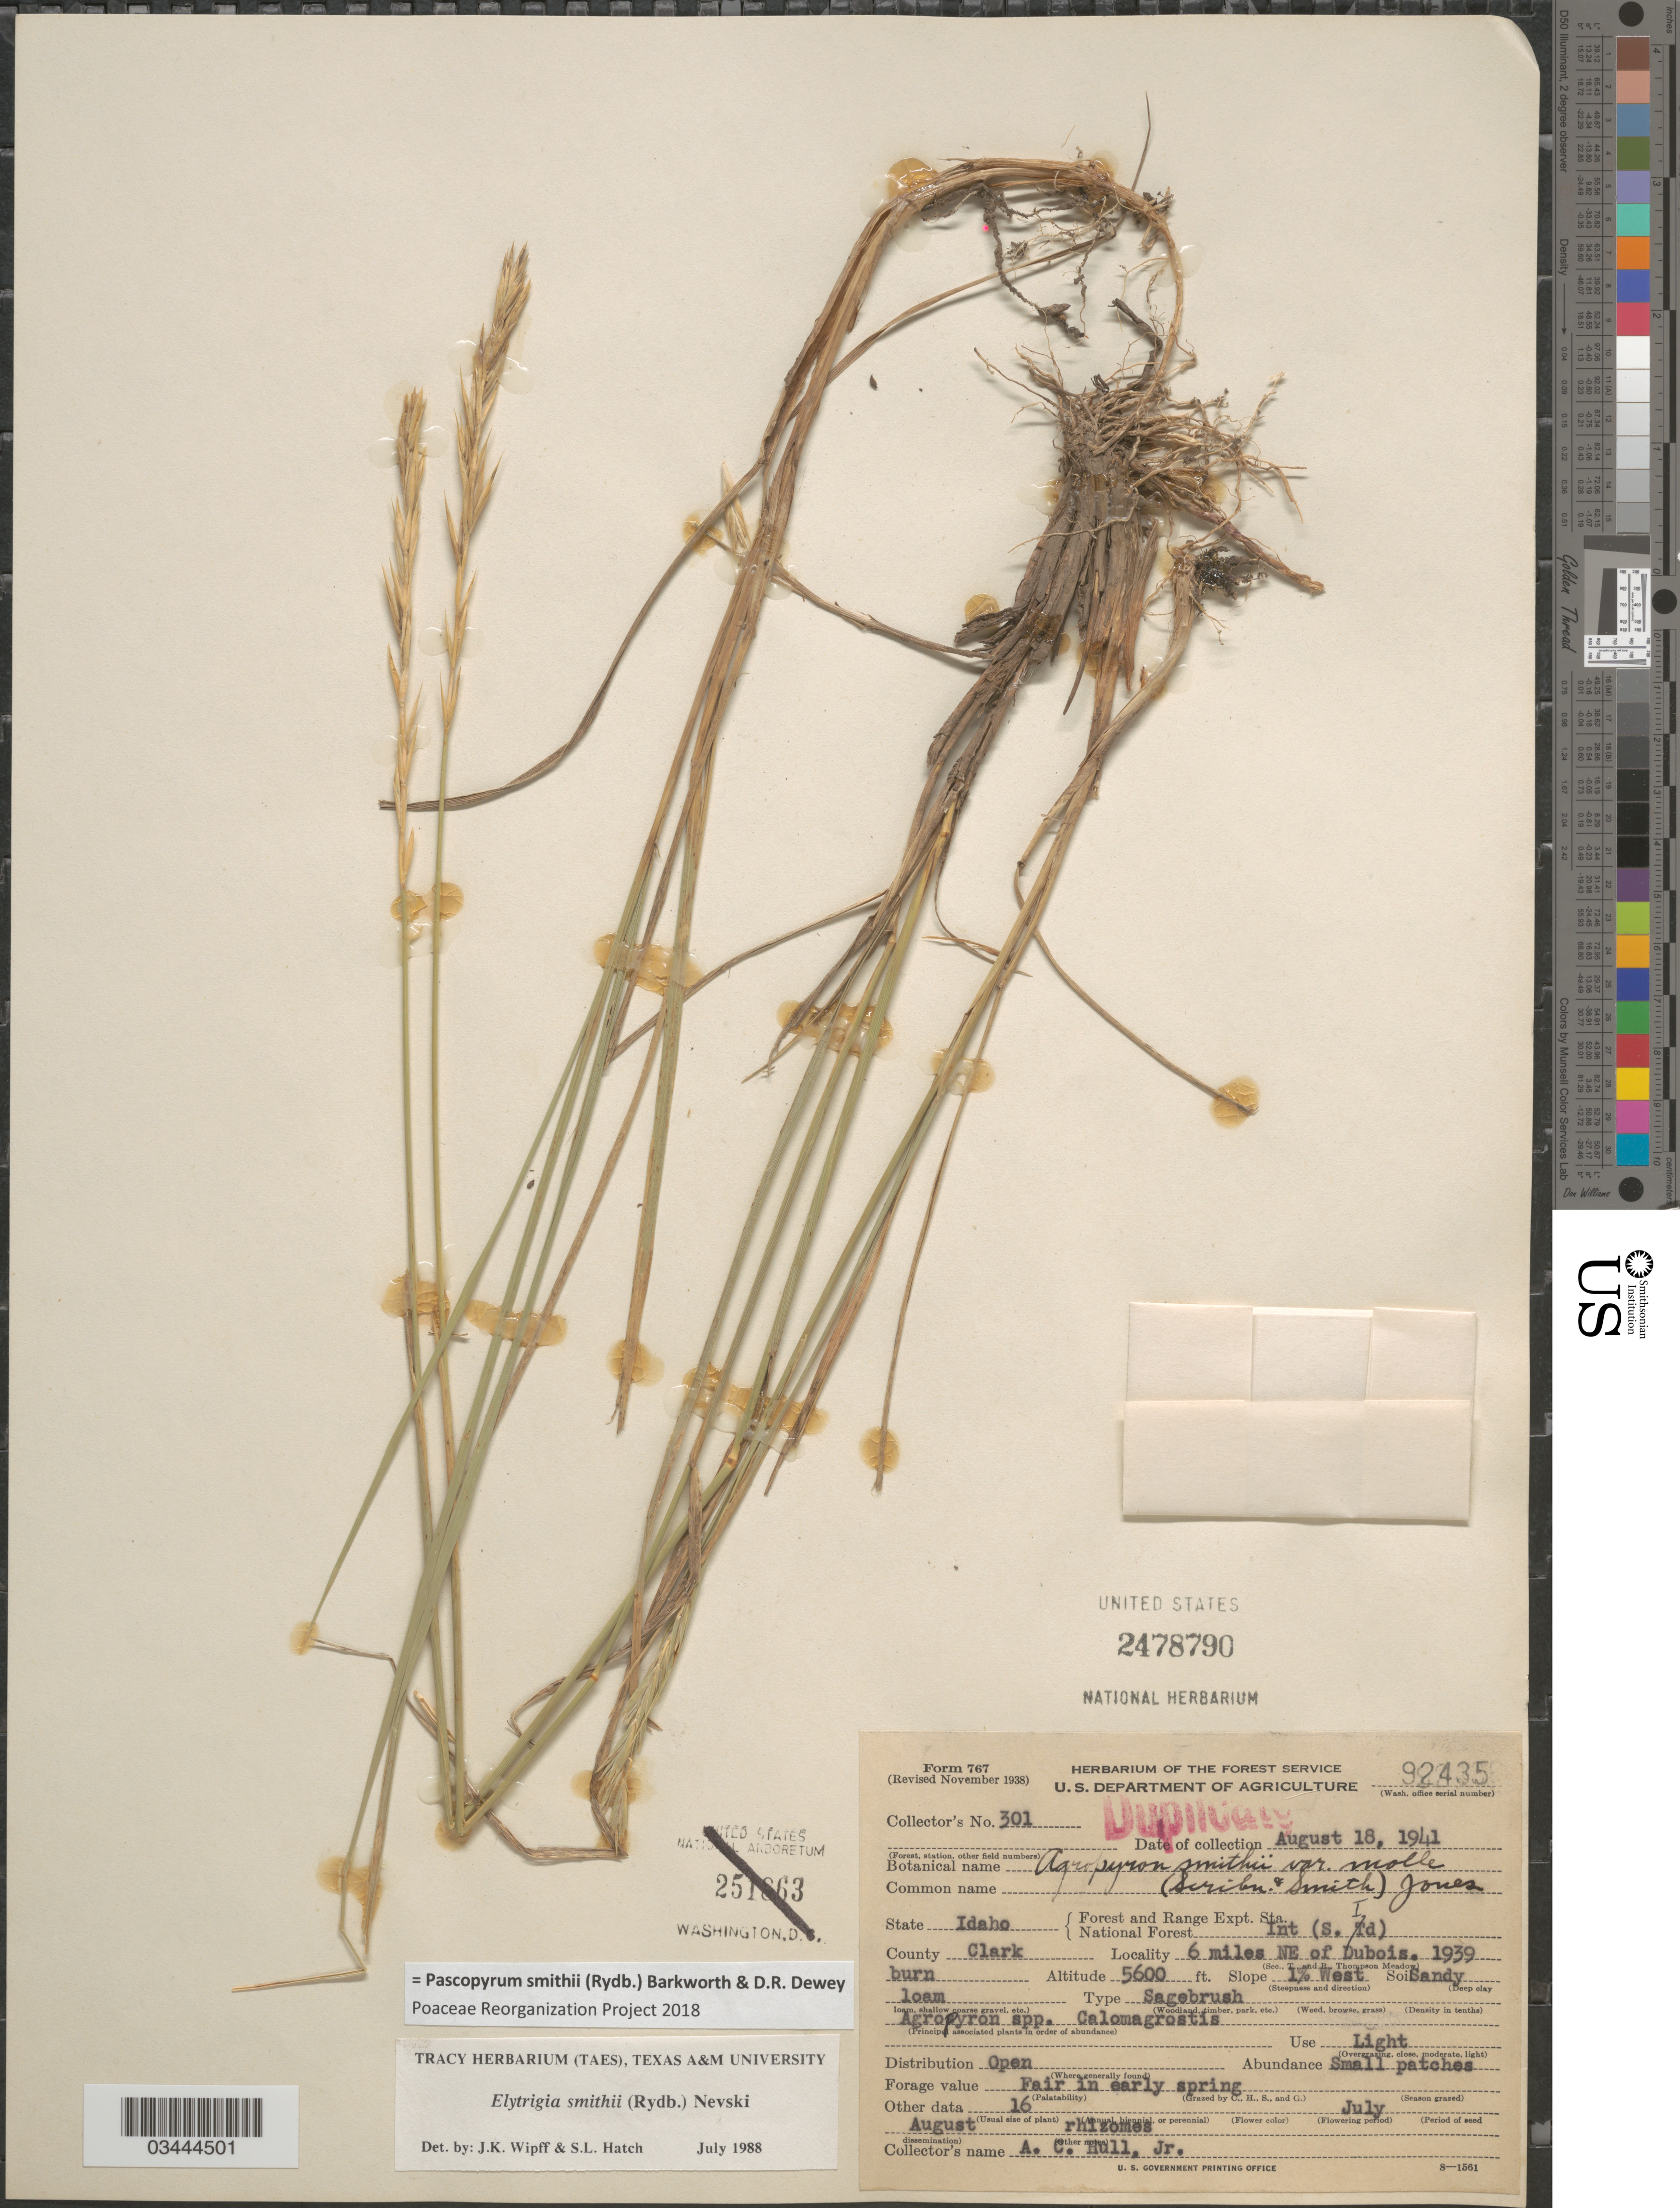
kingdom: Plantae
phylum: Tracheophyta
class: Liliopsida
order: Poales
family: Poaceae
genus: Pascopyrum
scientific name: Pascopyrum smithii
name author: (Rydb.) Barkworth & Dewey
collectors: A. Hull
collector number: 301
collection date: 1941-08-18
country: United States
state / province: Idaho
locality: Forest and Range Expt. Sta. National Forest. Int (S. ID). County Clark. 6 miles NE of Dubois. 1939 burn.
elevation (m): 1707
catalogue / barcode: US 2478790